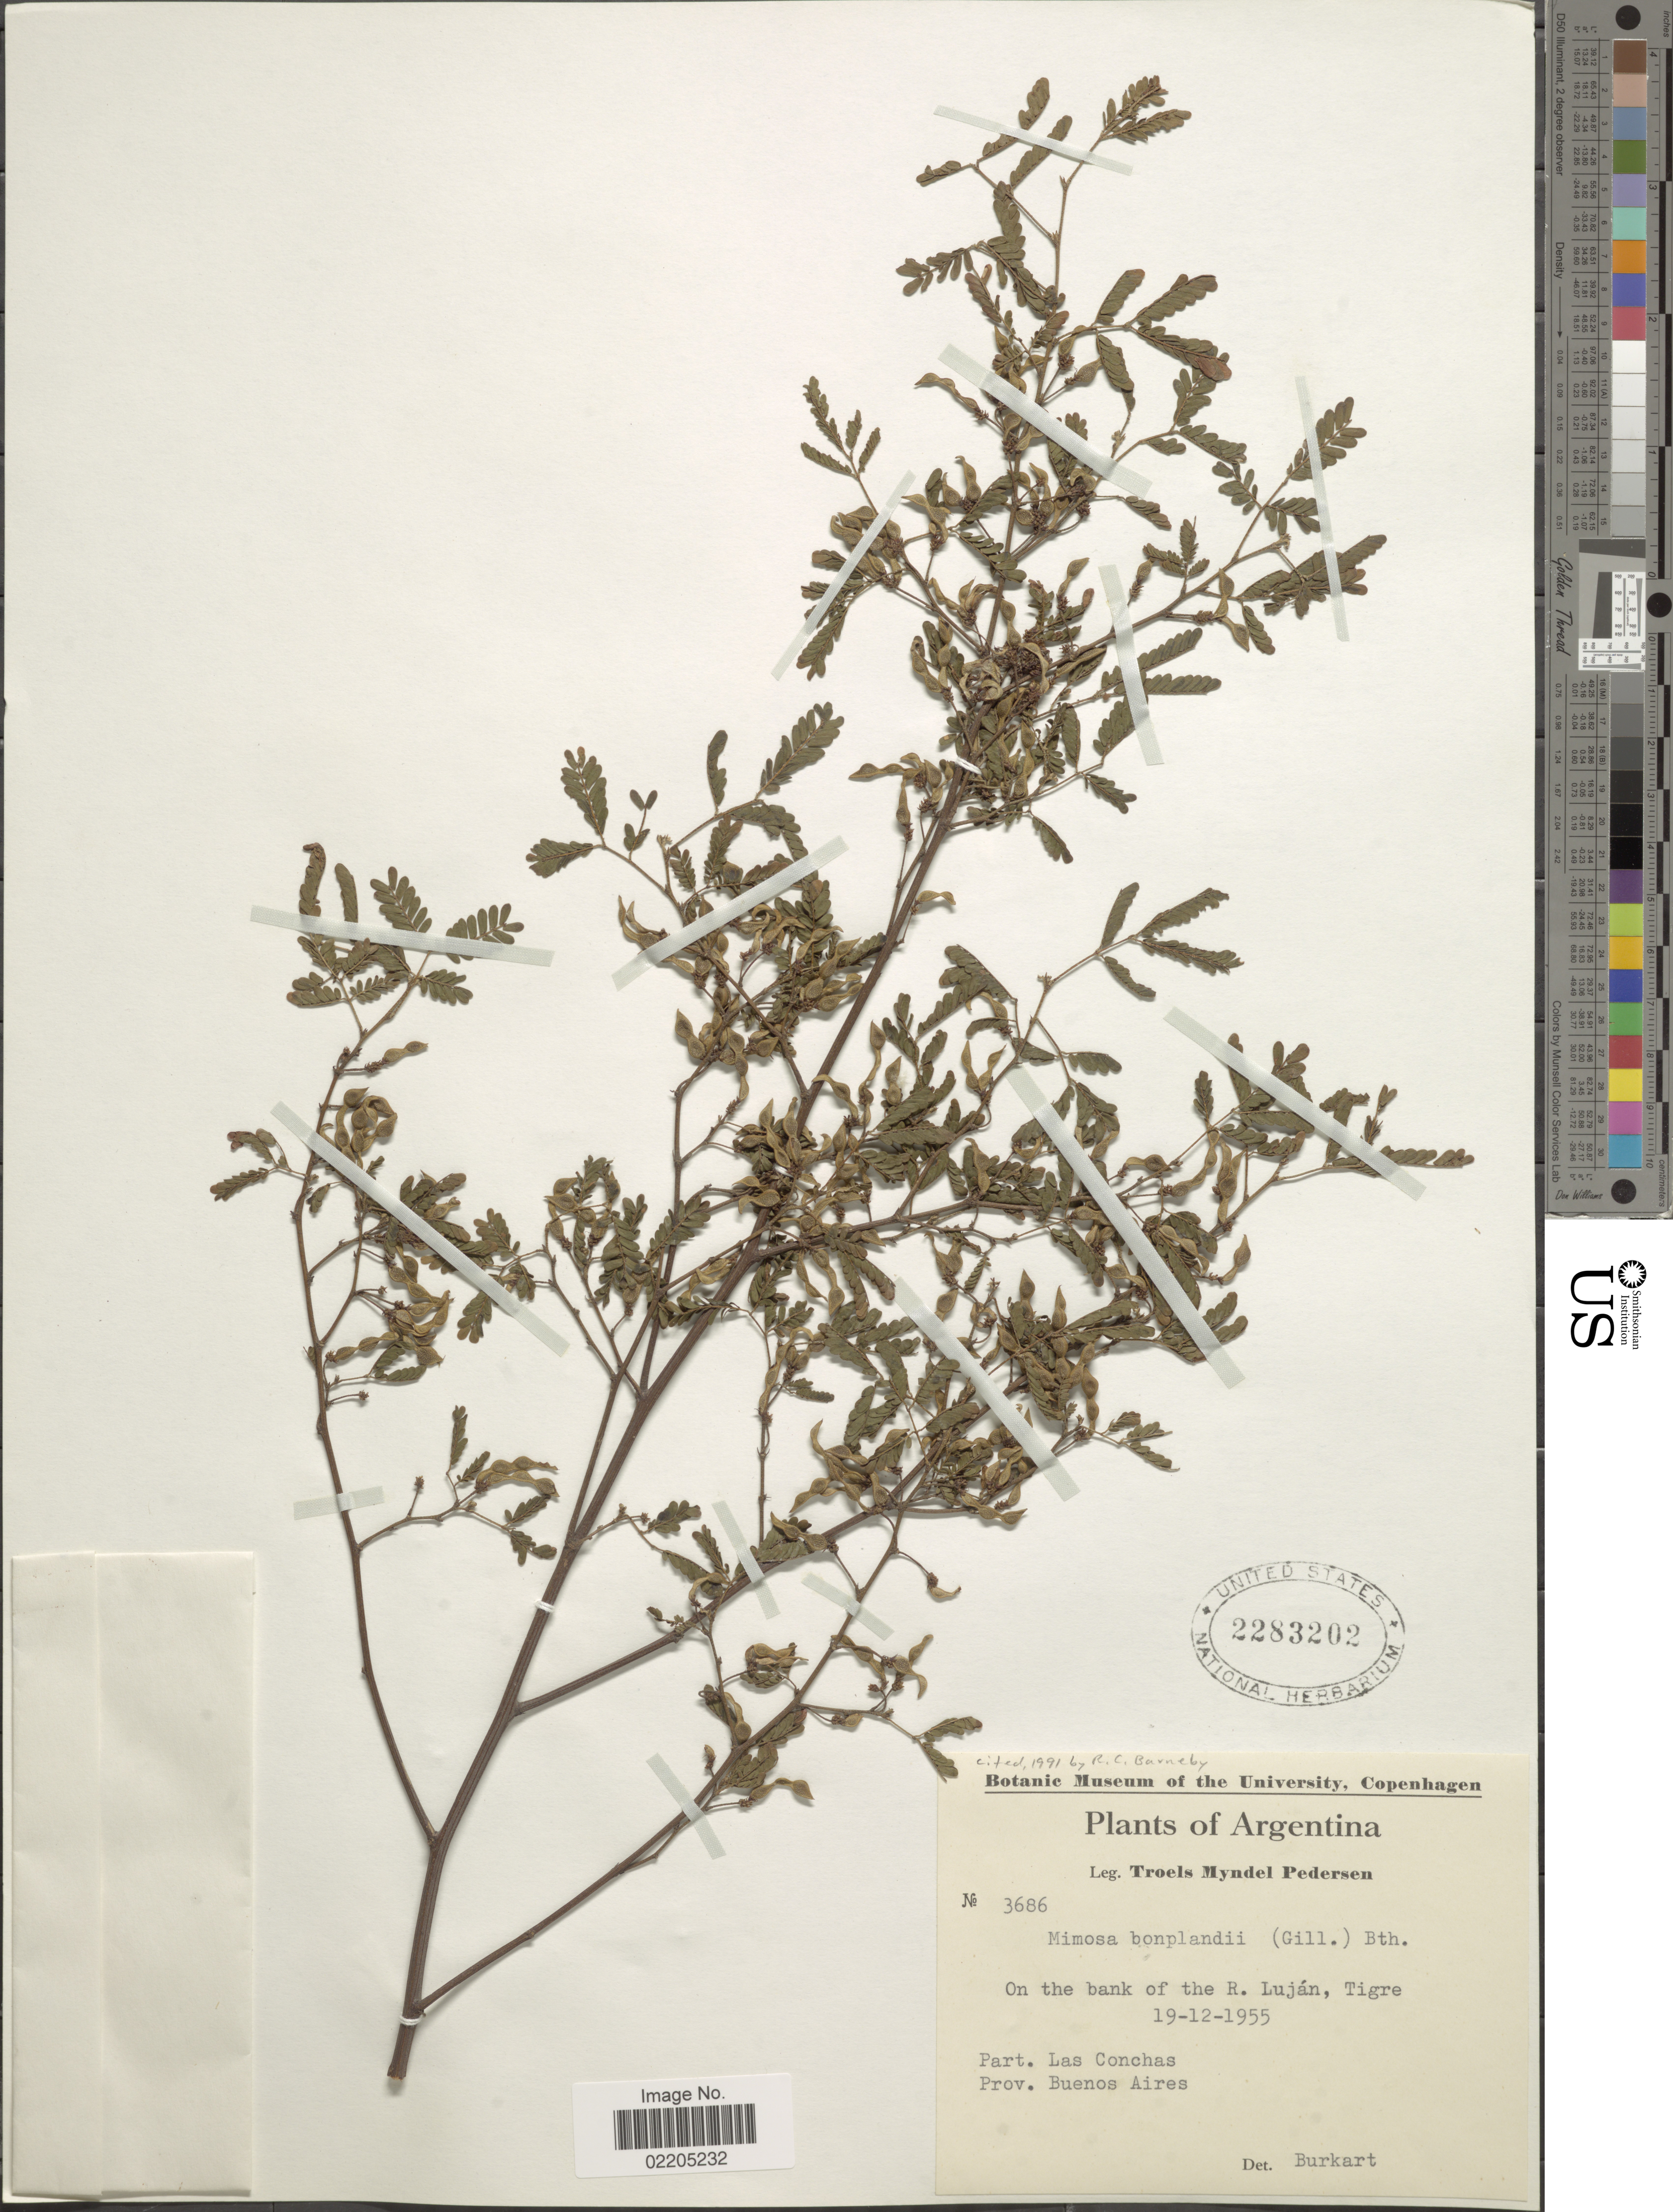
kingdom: Plantae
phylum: Tracheophyta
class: Magnoliopsida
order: Fabales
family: Fabaceae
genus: Mimosa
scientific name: Mimosa bonplandii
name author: Benth.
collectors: T. Pederson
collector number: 3686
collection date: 1955-12-19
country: Argentina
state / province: Buenos Aires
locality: On the bank of the R. Luján, Tigre, Part. Las Conchas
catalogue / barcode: US 2283202